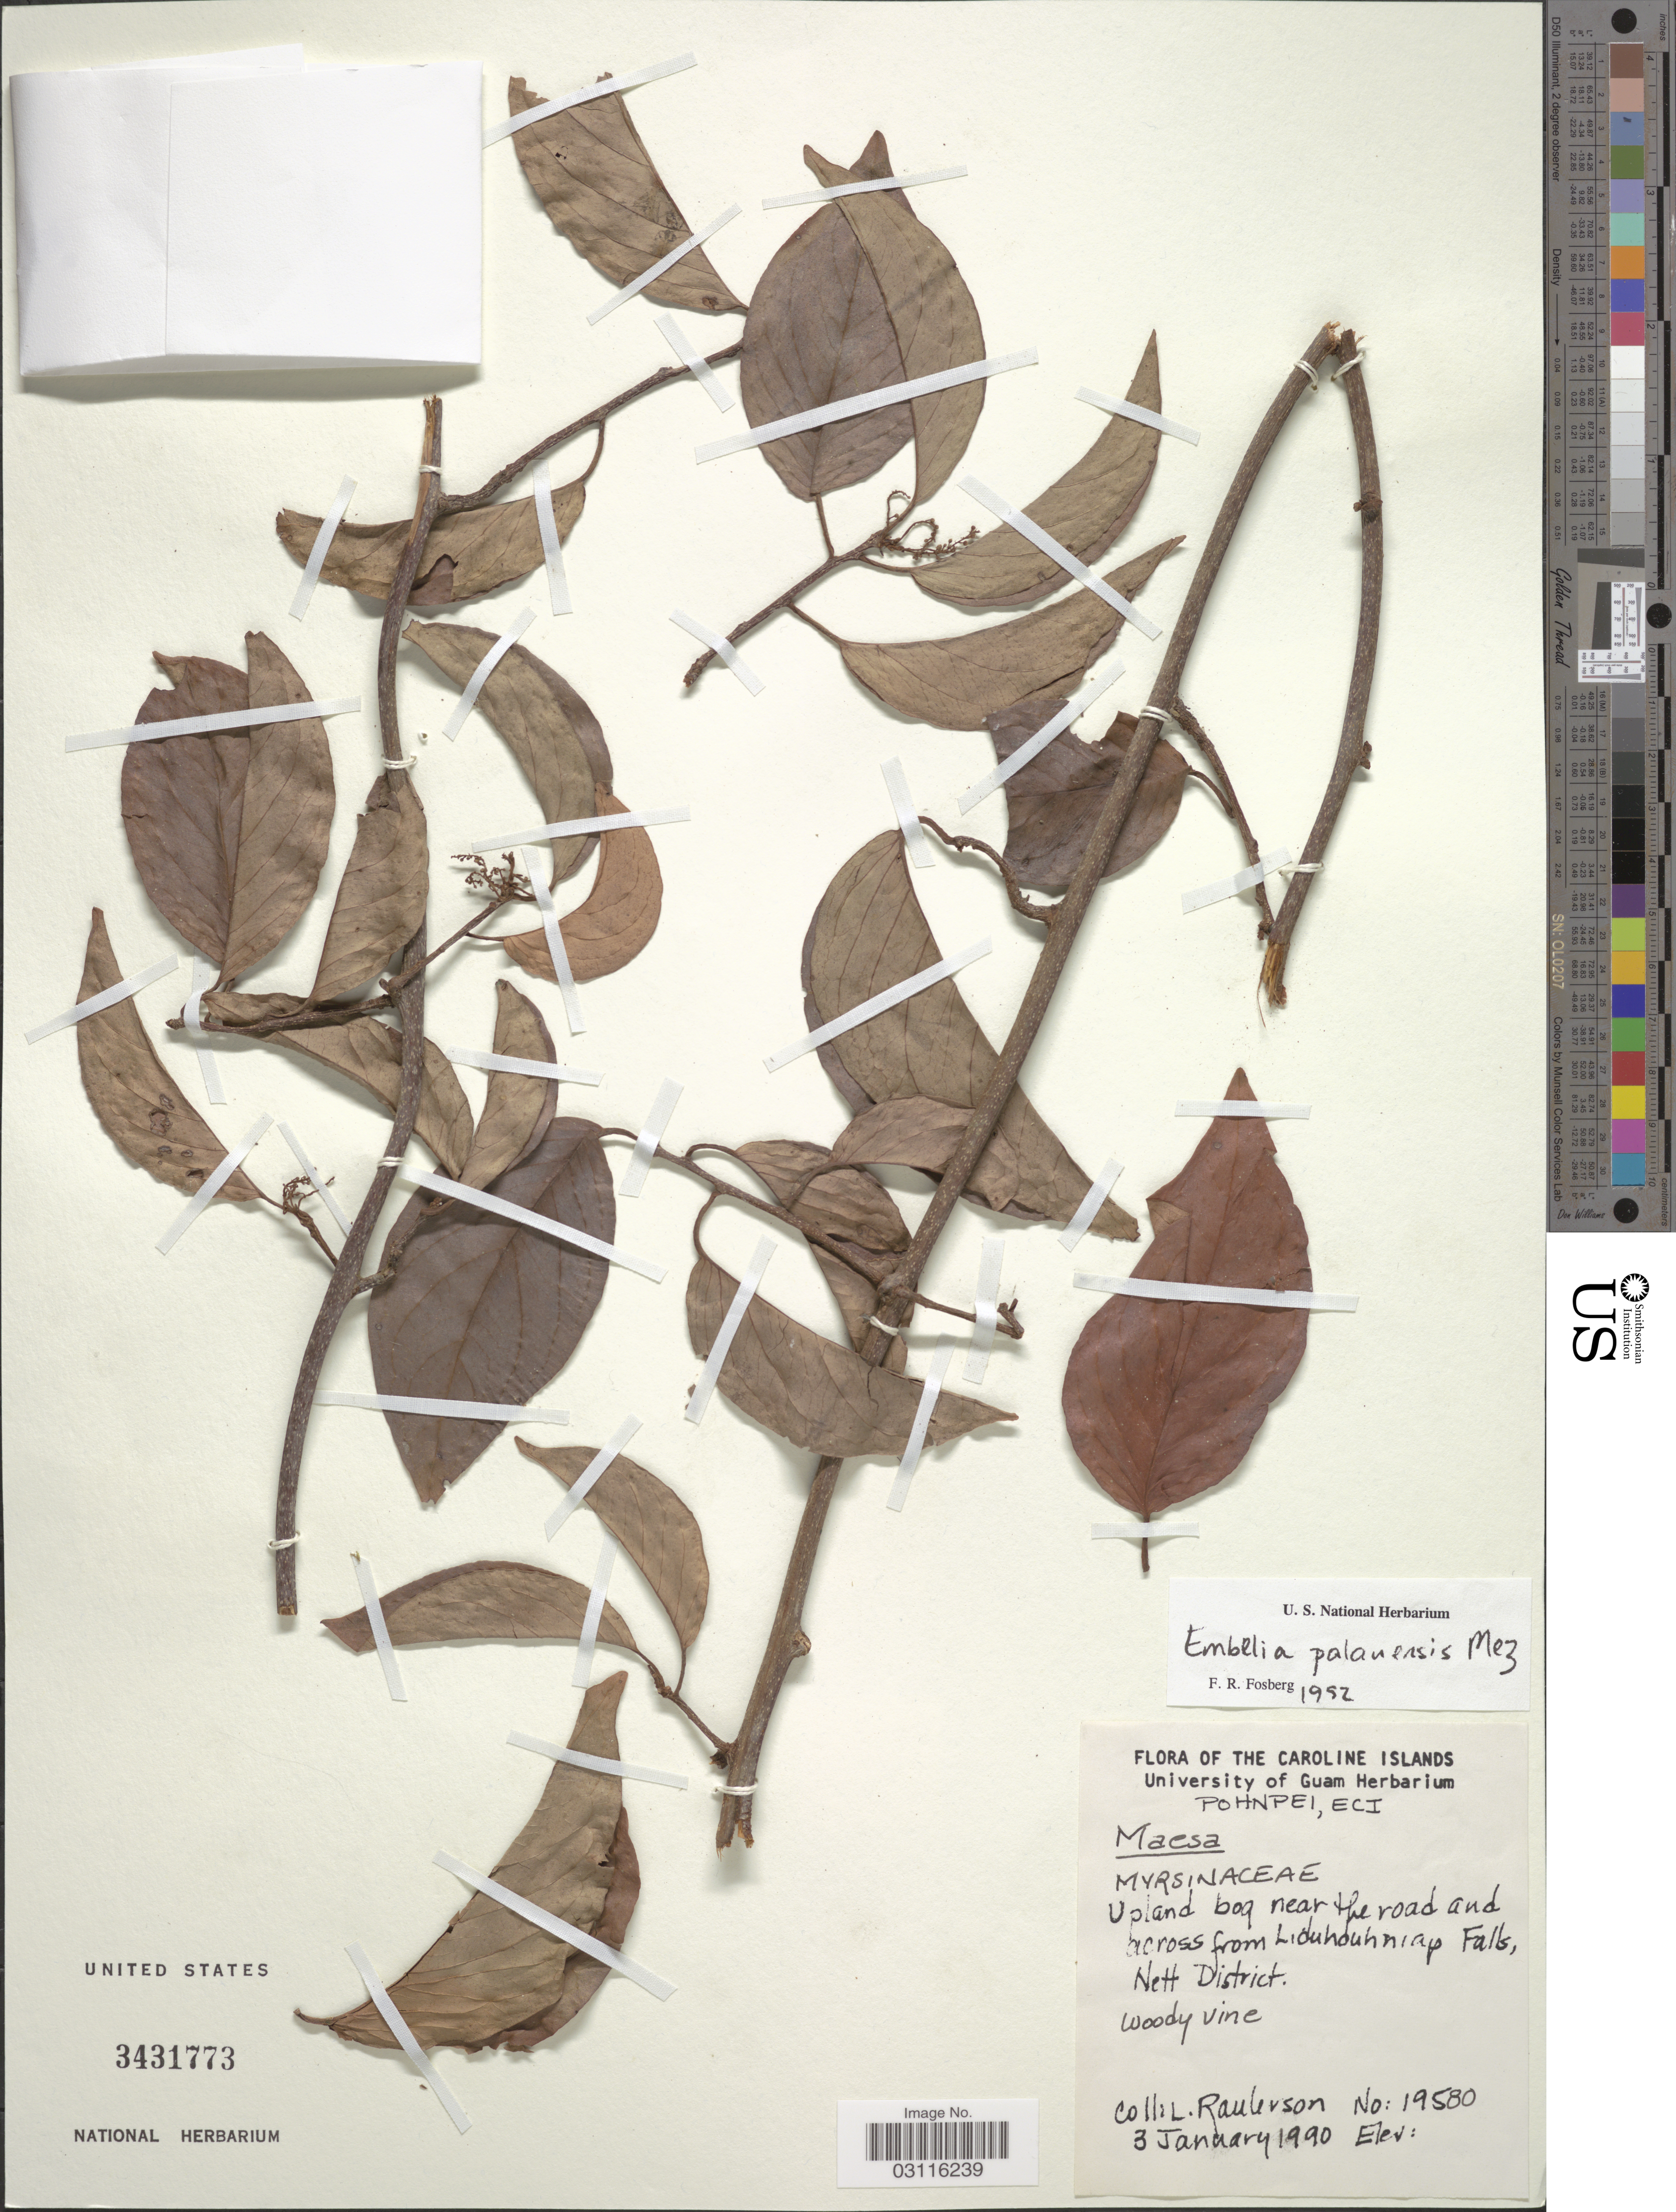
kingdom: Plantae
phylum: Tracheophyta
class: Magnoliopsida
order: Ericales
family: Primulaceae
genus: Embelia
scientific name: Embelia palauensis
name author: Mez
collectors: Raulerson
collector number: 19580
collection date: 1990-01-03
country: Micronesia, Federated States of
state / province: Pohnpei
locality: The Caroline Islands. ECI. Upland bog near the road and across from Liduhouhniap [interpreted] Falls. Nett District.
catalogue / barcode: US 3431773